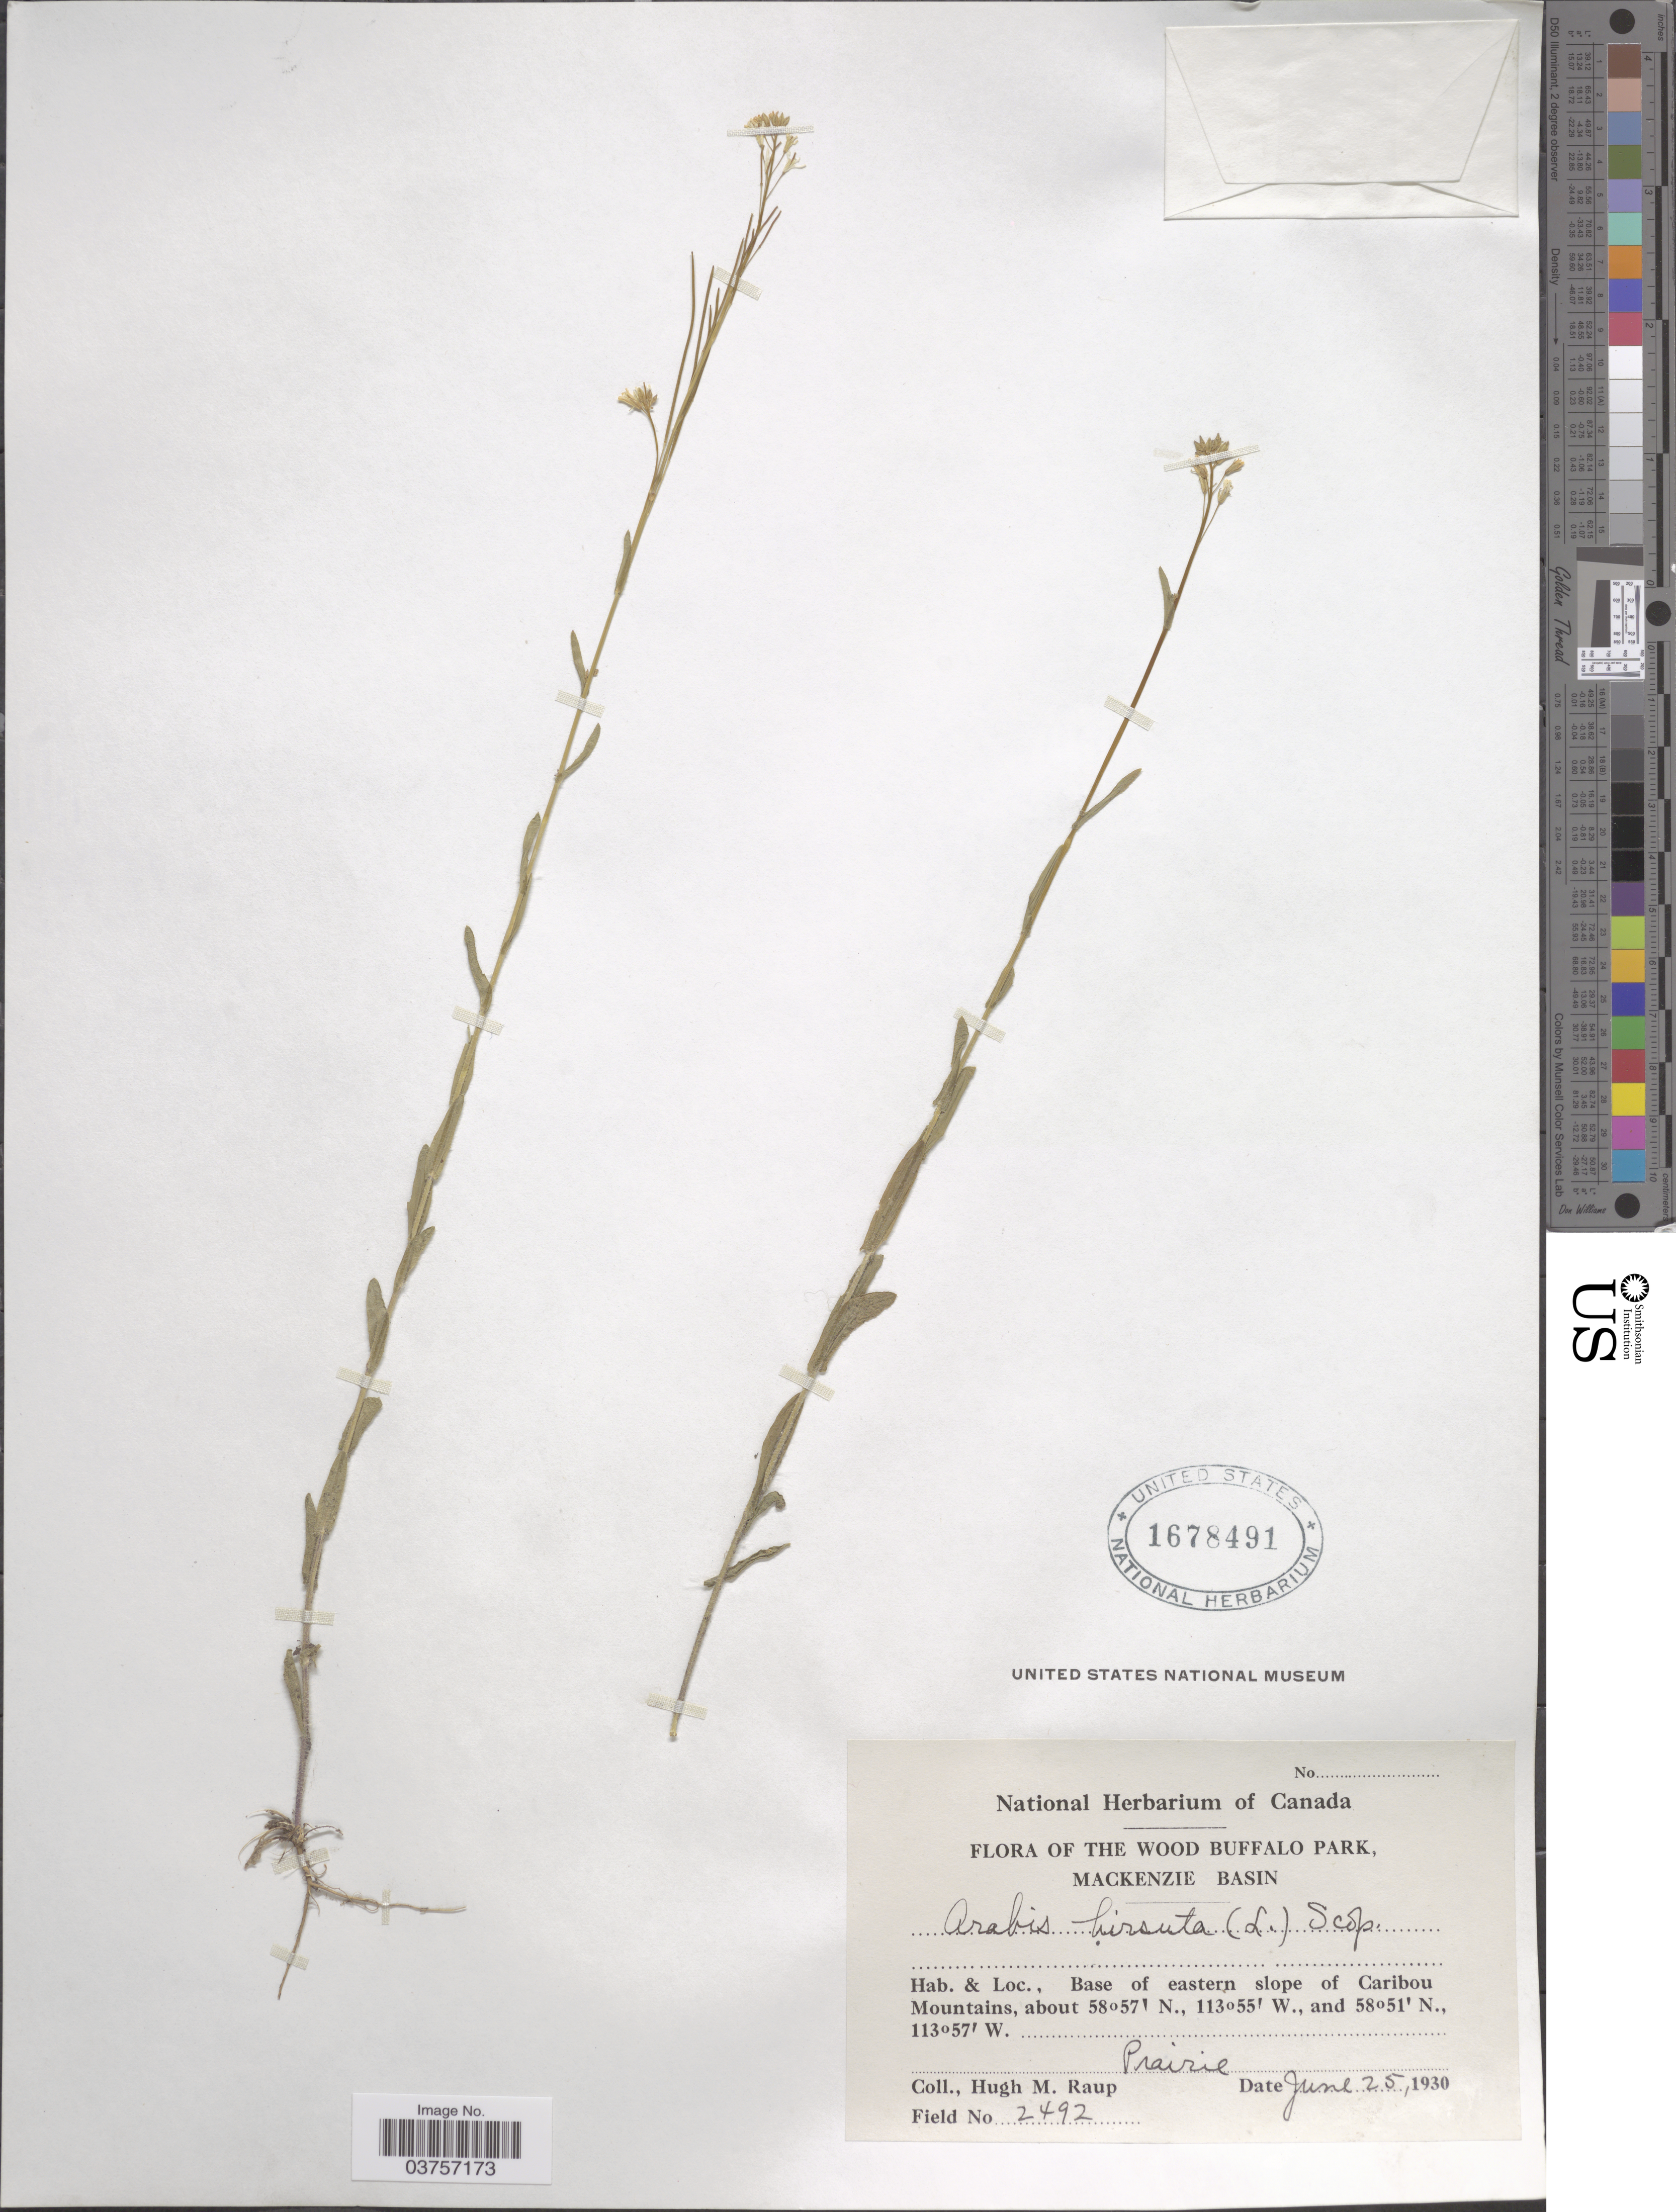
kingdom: Plantae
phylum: Tracheophyta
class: Magnoliopsida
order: Brassicales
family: Brassicaceae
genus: Arabis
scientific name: Arabis hirsuta var. pycnocarpa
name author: M. Hopkins & Rollins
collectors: H. Raup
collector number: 2492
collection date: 1930-06-25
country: Canada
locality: The Wood Buffalo Park, Mackenzie Basin; Base of eastern slope of Caribou Mountains.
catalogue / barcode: US 1678491